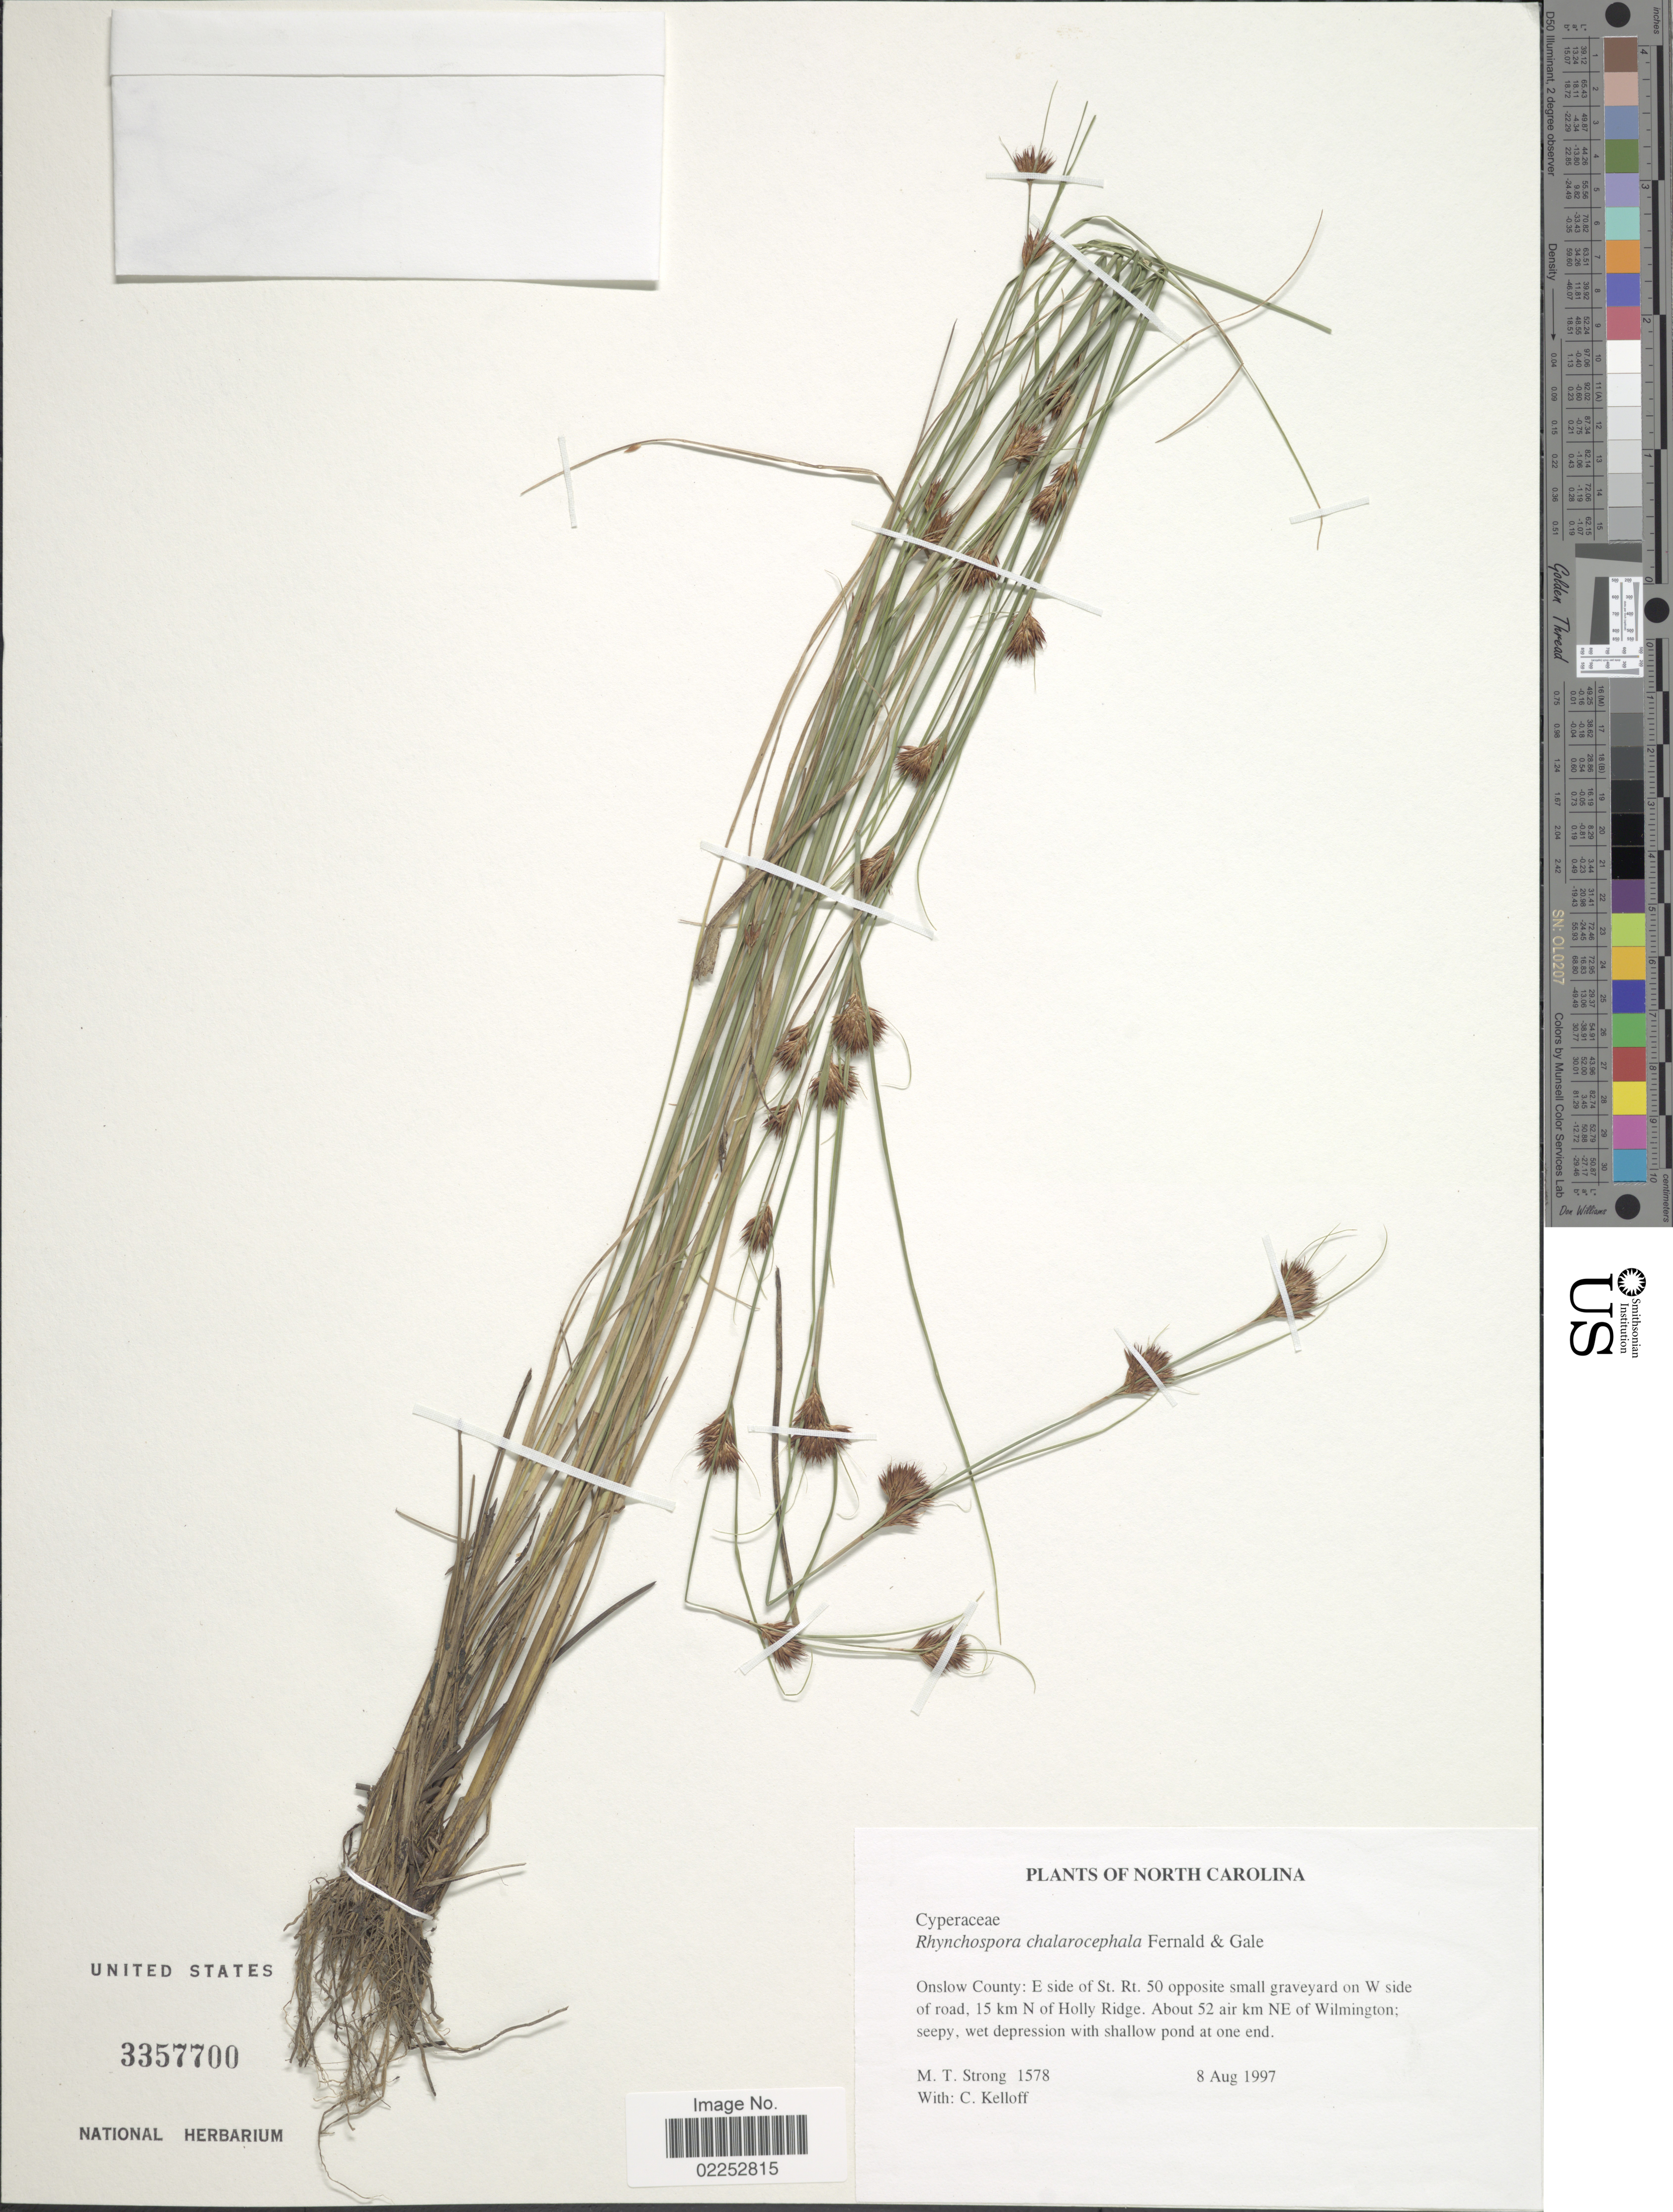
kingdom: Plantae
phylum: Tracheophyta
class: Liliopsida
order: Poales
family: Cyperaceae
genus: Rhynchospora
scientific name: Rhynchospora chalarocephala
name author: Fernald & Gale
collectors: M. T. Strong & C. L. Kelloff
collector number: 1578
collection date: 1997-08-08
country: United States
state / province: North Carolina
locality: Onslow County: E side of St. Rt. 50 opposite small graveyard on W side of road, 15 km N of Holly Ridge. About 52 air km NE of Wilmington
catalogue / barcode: US 3357700